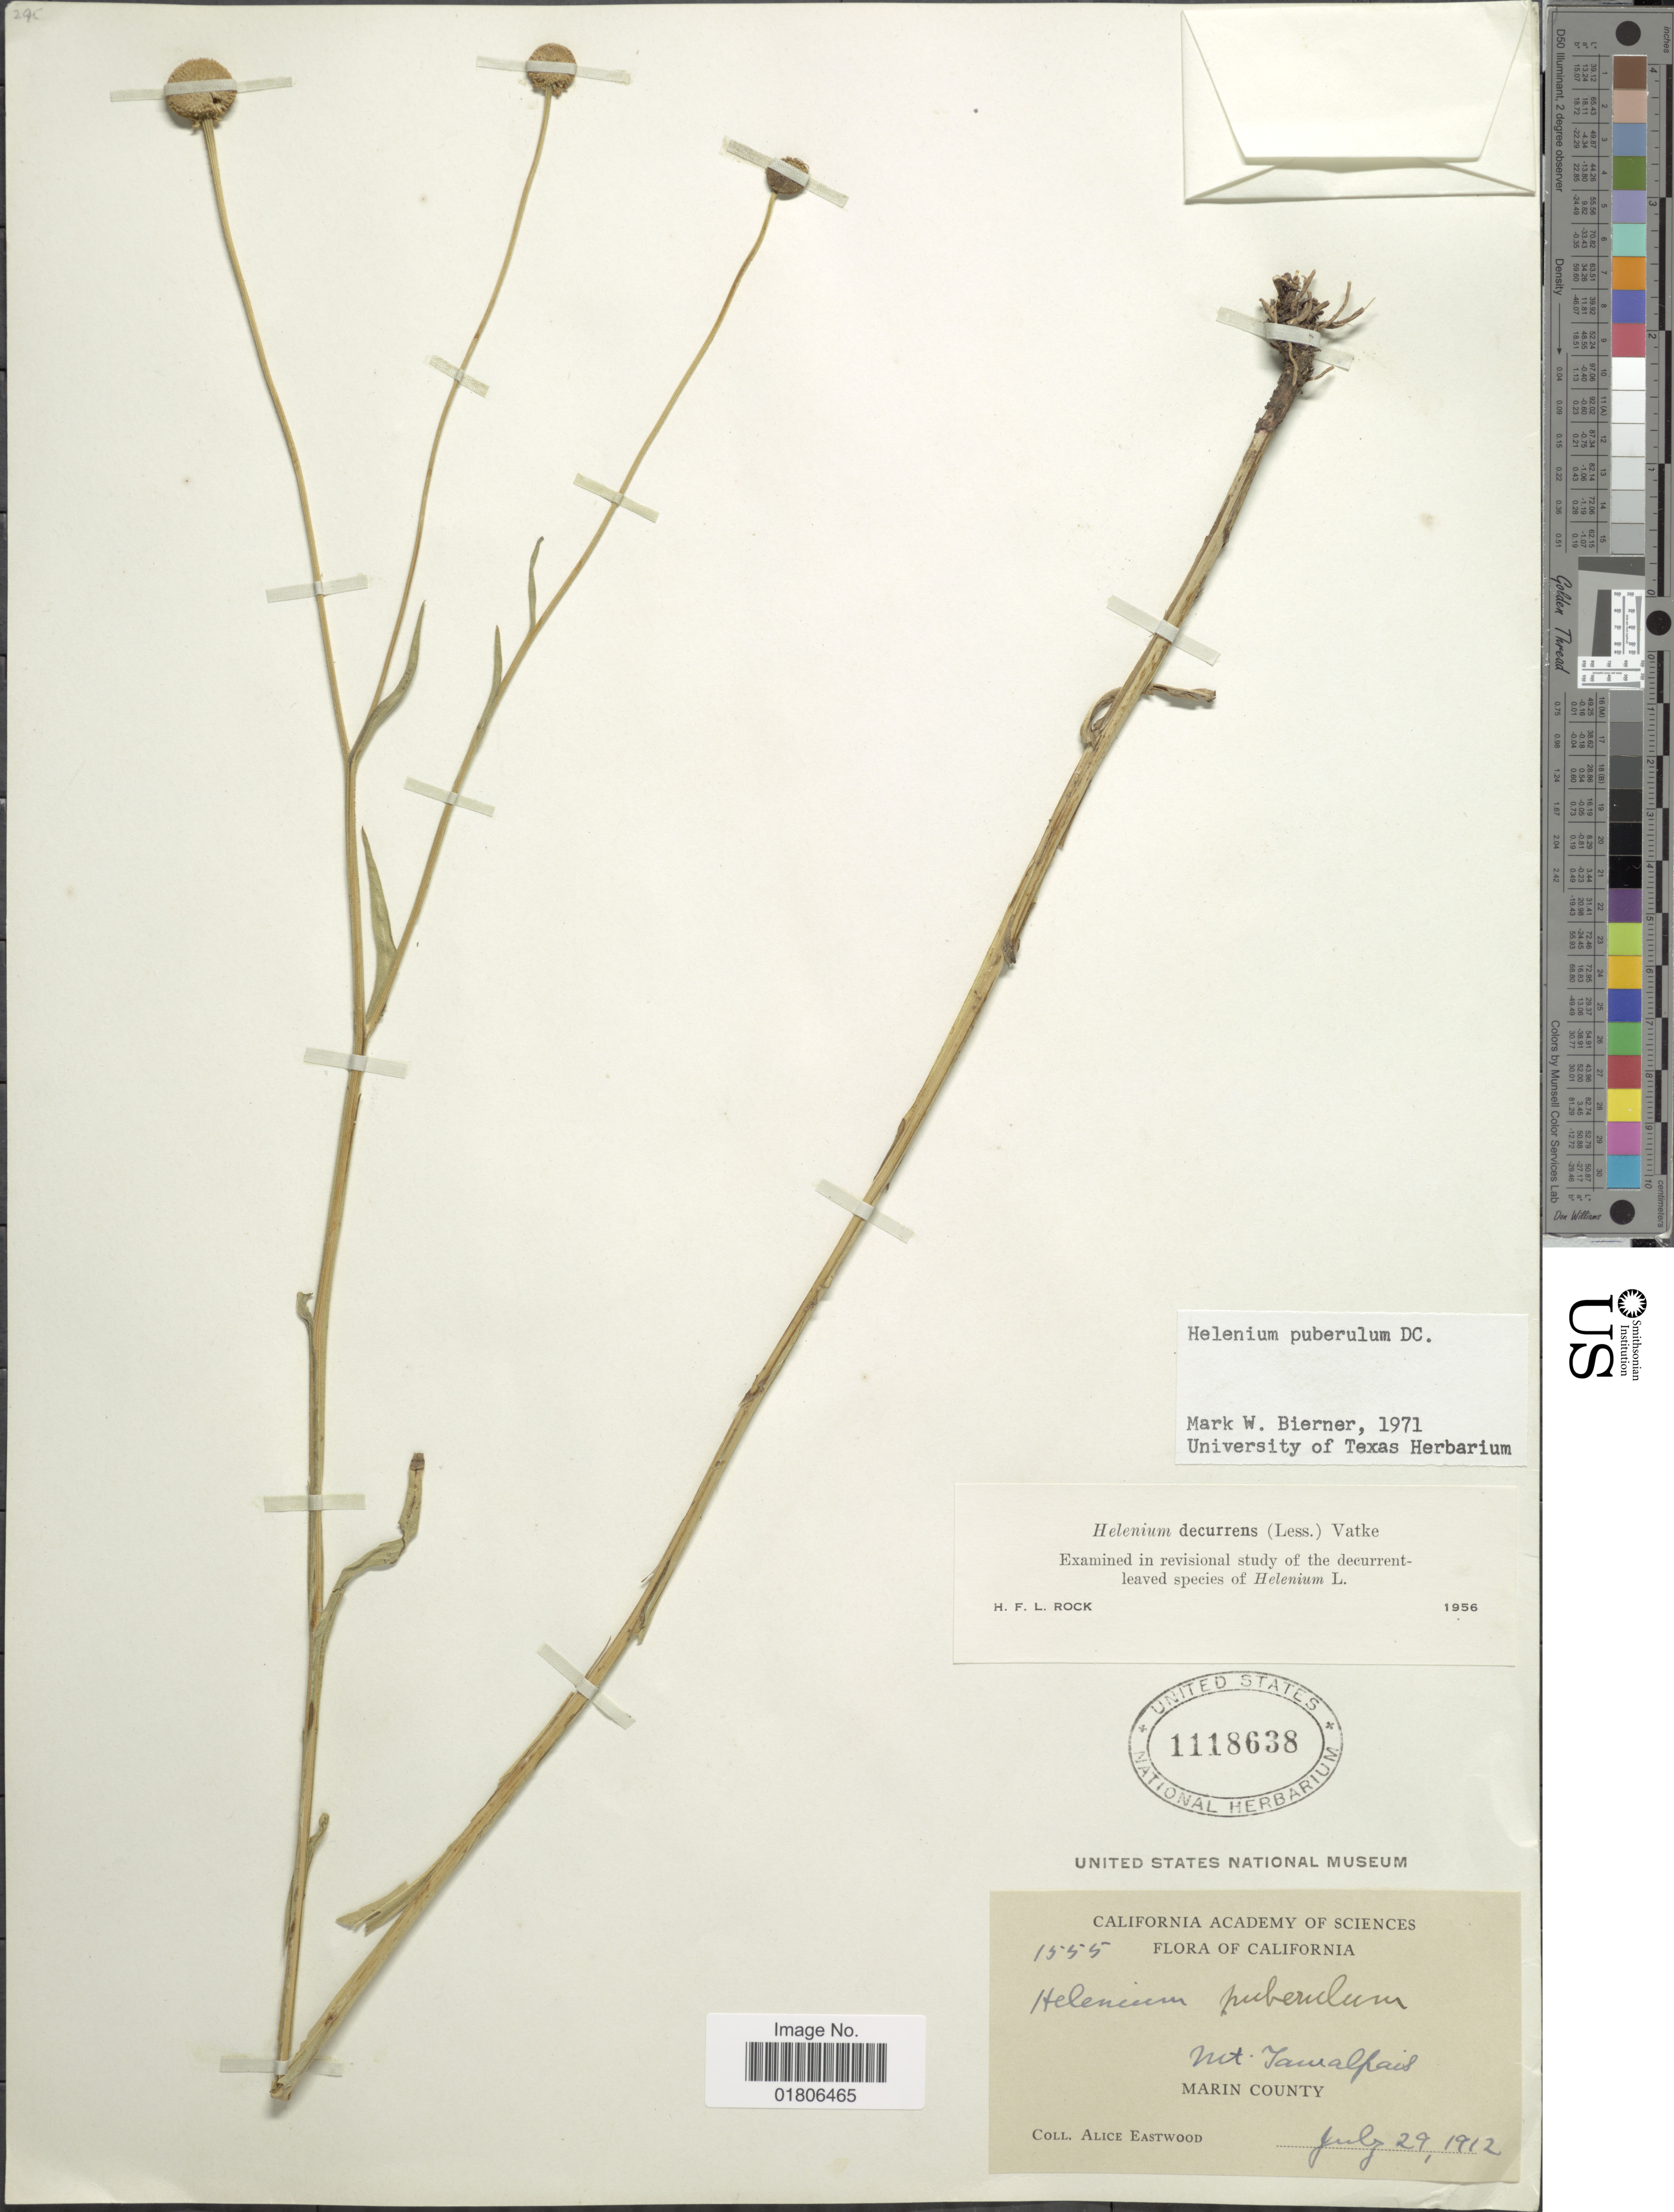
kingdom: Plantae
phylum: Tracheophyta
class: Magnoliopsida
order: Asterales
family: Asteraceae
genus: Helenium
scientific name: Helenium pinnatifidum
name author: (Schwein. ex Nutt.) Rydb.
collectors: A. Eastwood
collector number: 1555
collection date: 1912-07-29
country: United States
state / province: California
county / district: Marin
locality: Mt Tamualpais, Marin County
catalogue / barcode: US 1118638